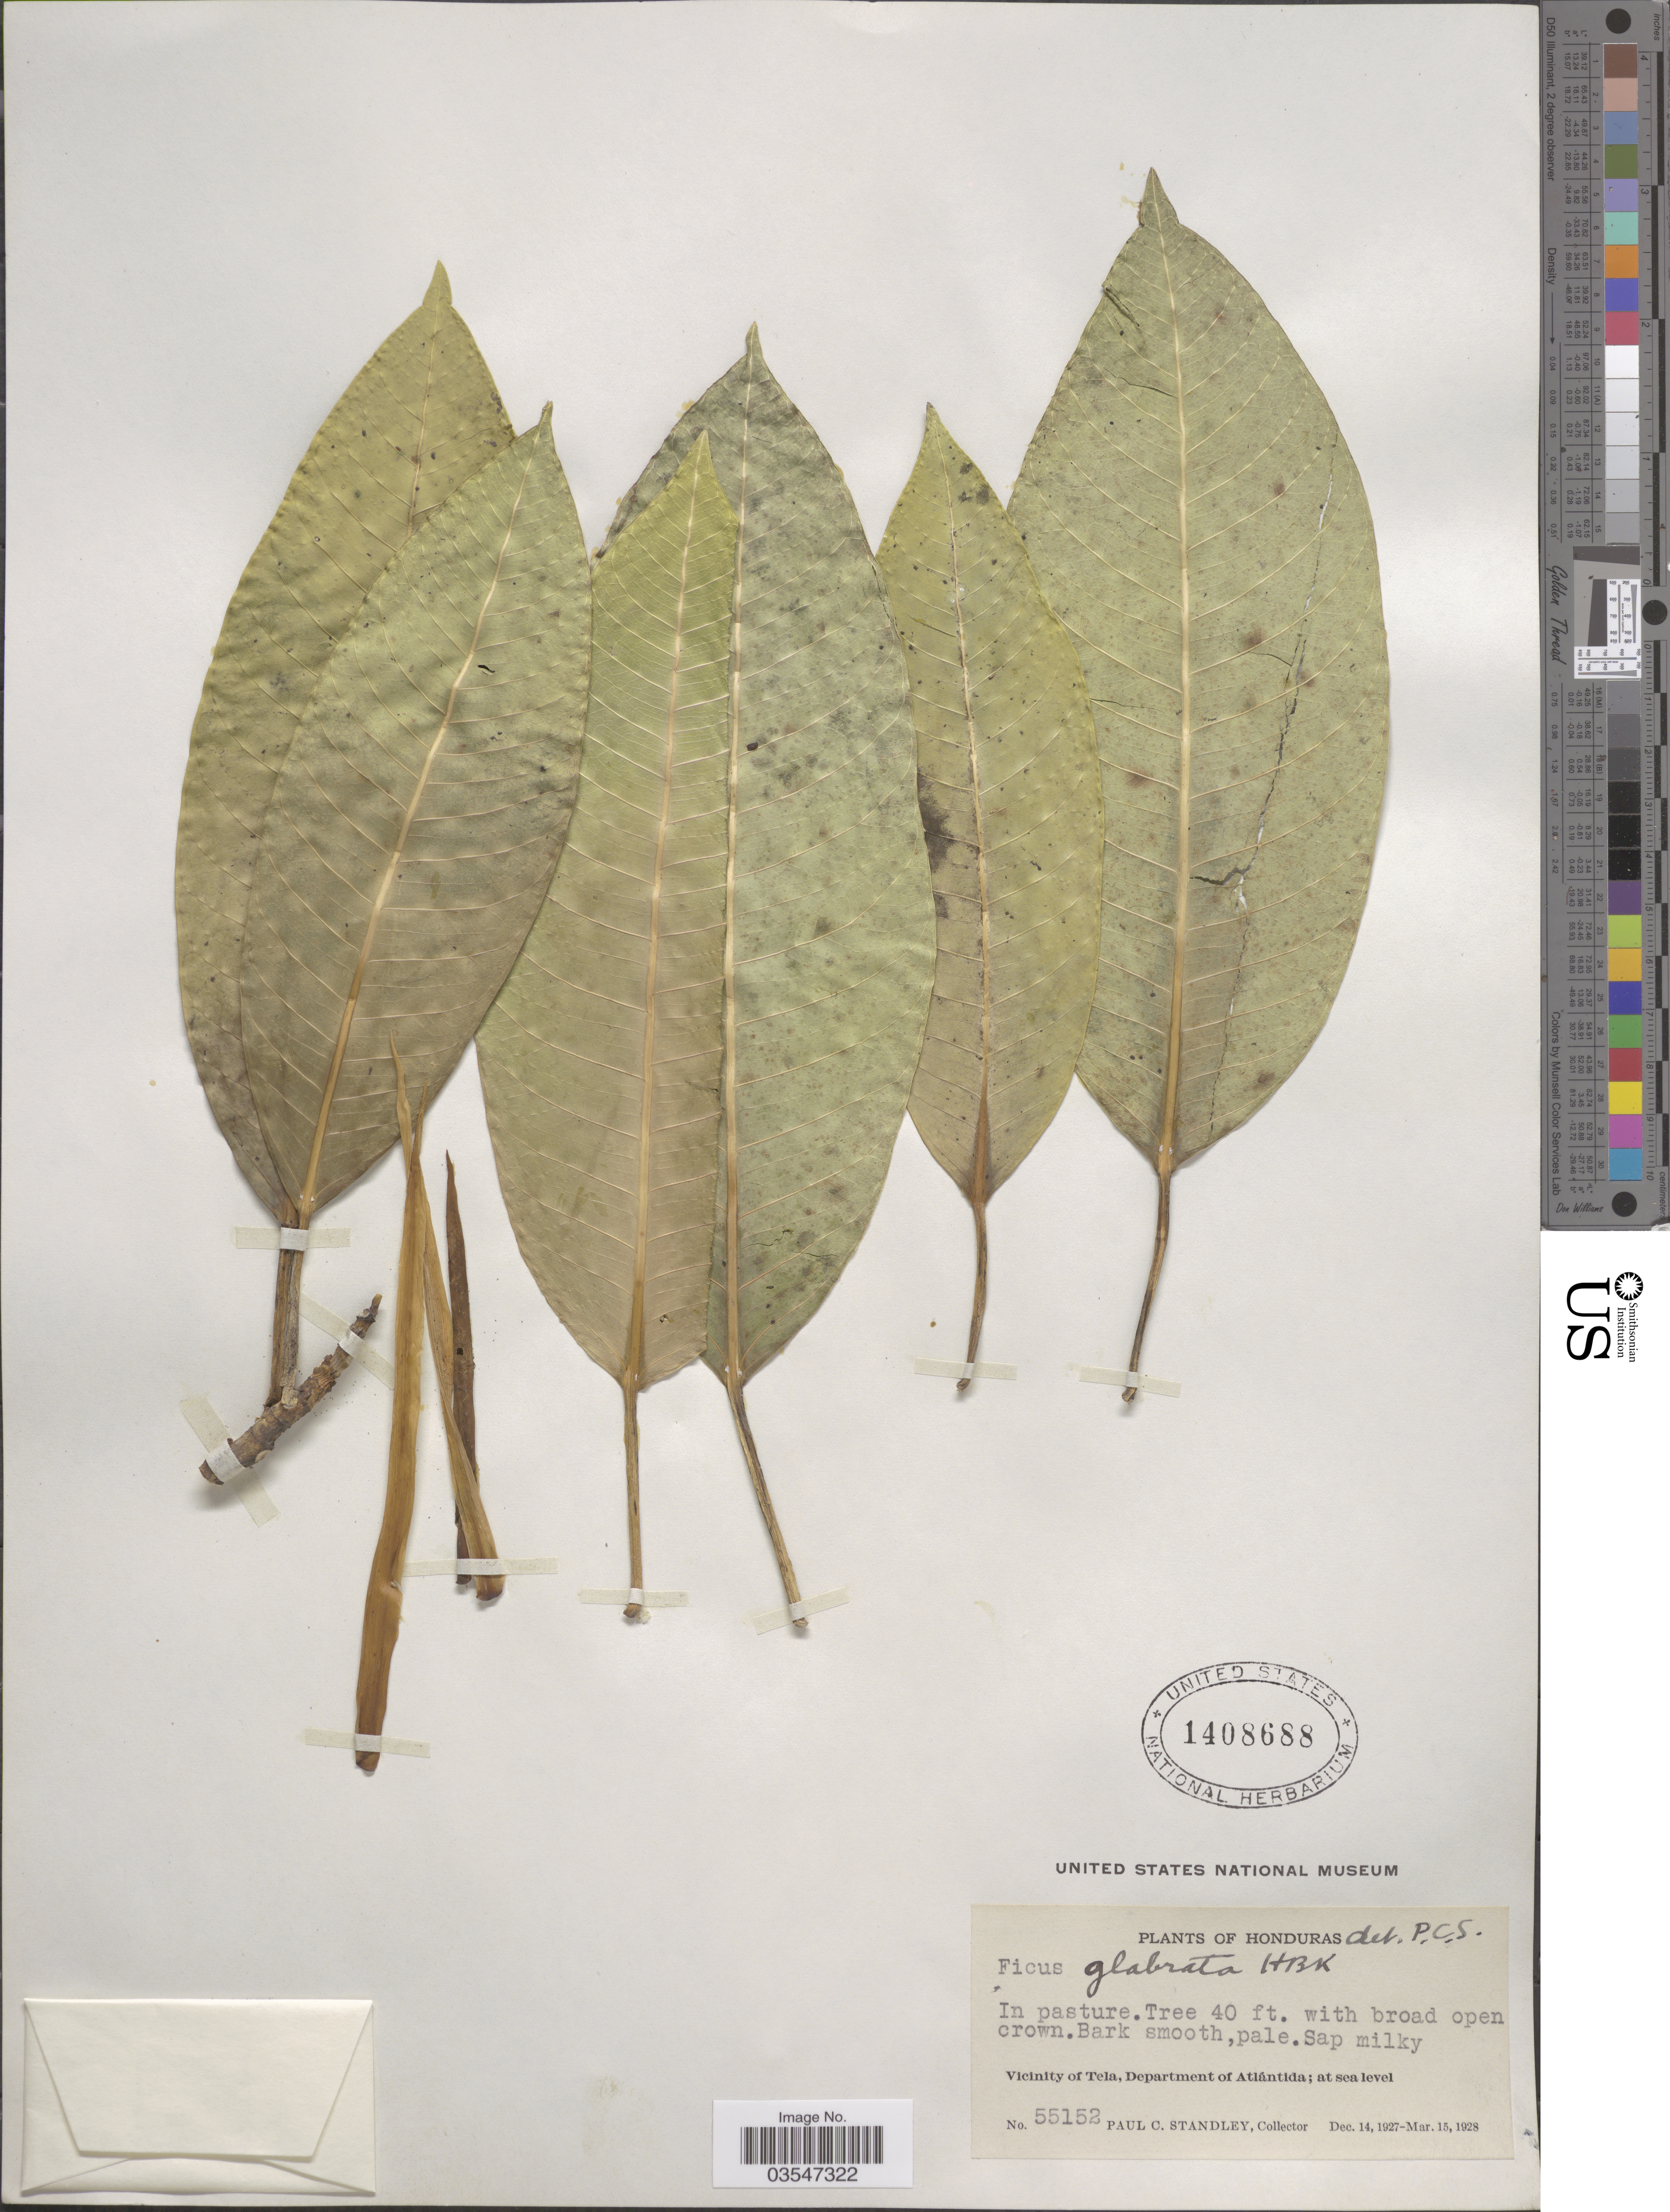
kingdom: Plantae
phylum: Tracheophyta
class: Magnoliopsida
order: Rosales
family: Moraceae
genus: Ficus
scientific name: Ficus insipida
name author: Willd.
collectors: P. C. Standley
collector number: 55152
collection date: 1927-12-14/1928-03-15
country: Honduras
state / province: Atlantida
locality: Vicinity of Tela, Department of Atlántida.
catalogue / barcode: US 1408688